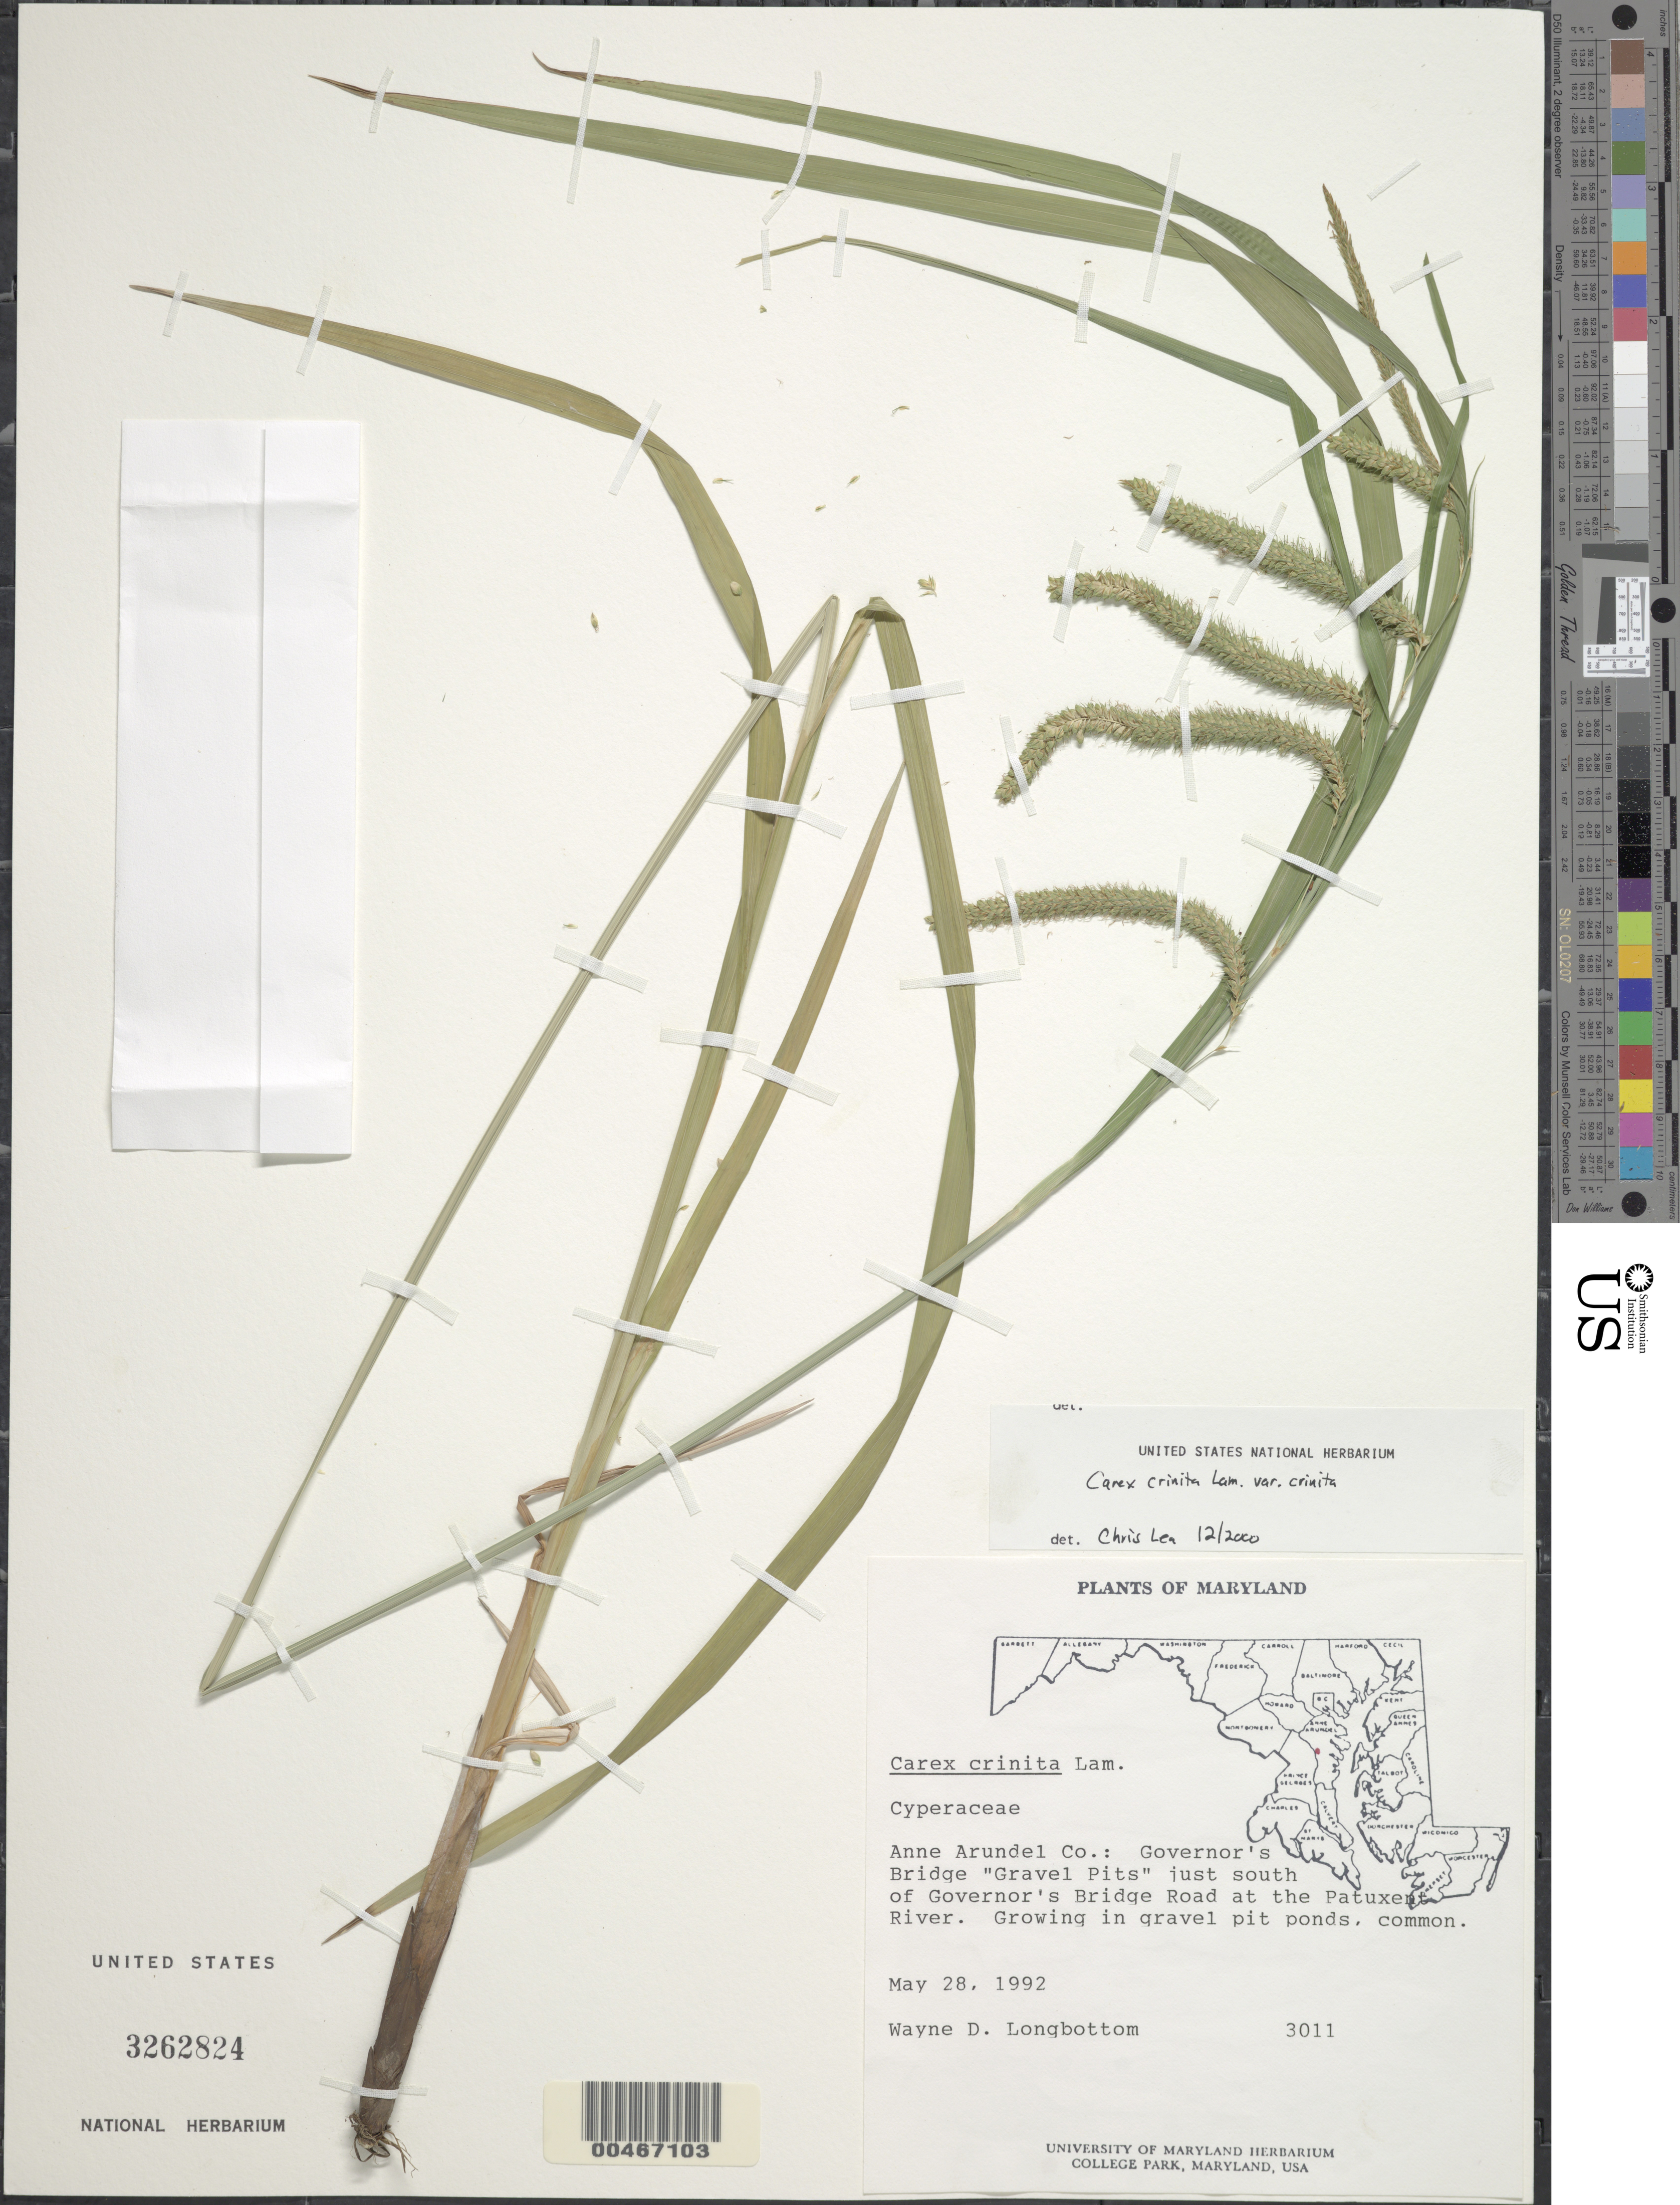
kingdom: Plantae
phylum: Tracheophyta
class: Liliopsida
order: Poales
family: Cyperaceae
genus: Carex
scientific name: Carex crinita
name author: Lam.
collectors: W. D. Longbottom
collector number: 3011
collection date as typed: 28 May 1992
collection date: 1992-05-28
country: United States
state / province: Maryland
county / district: Anne Arundel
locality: Governor's Bridge Gravel Pits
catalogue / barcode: US 3262824